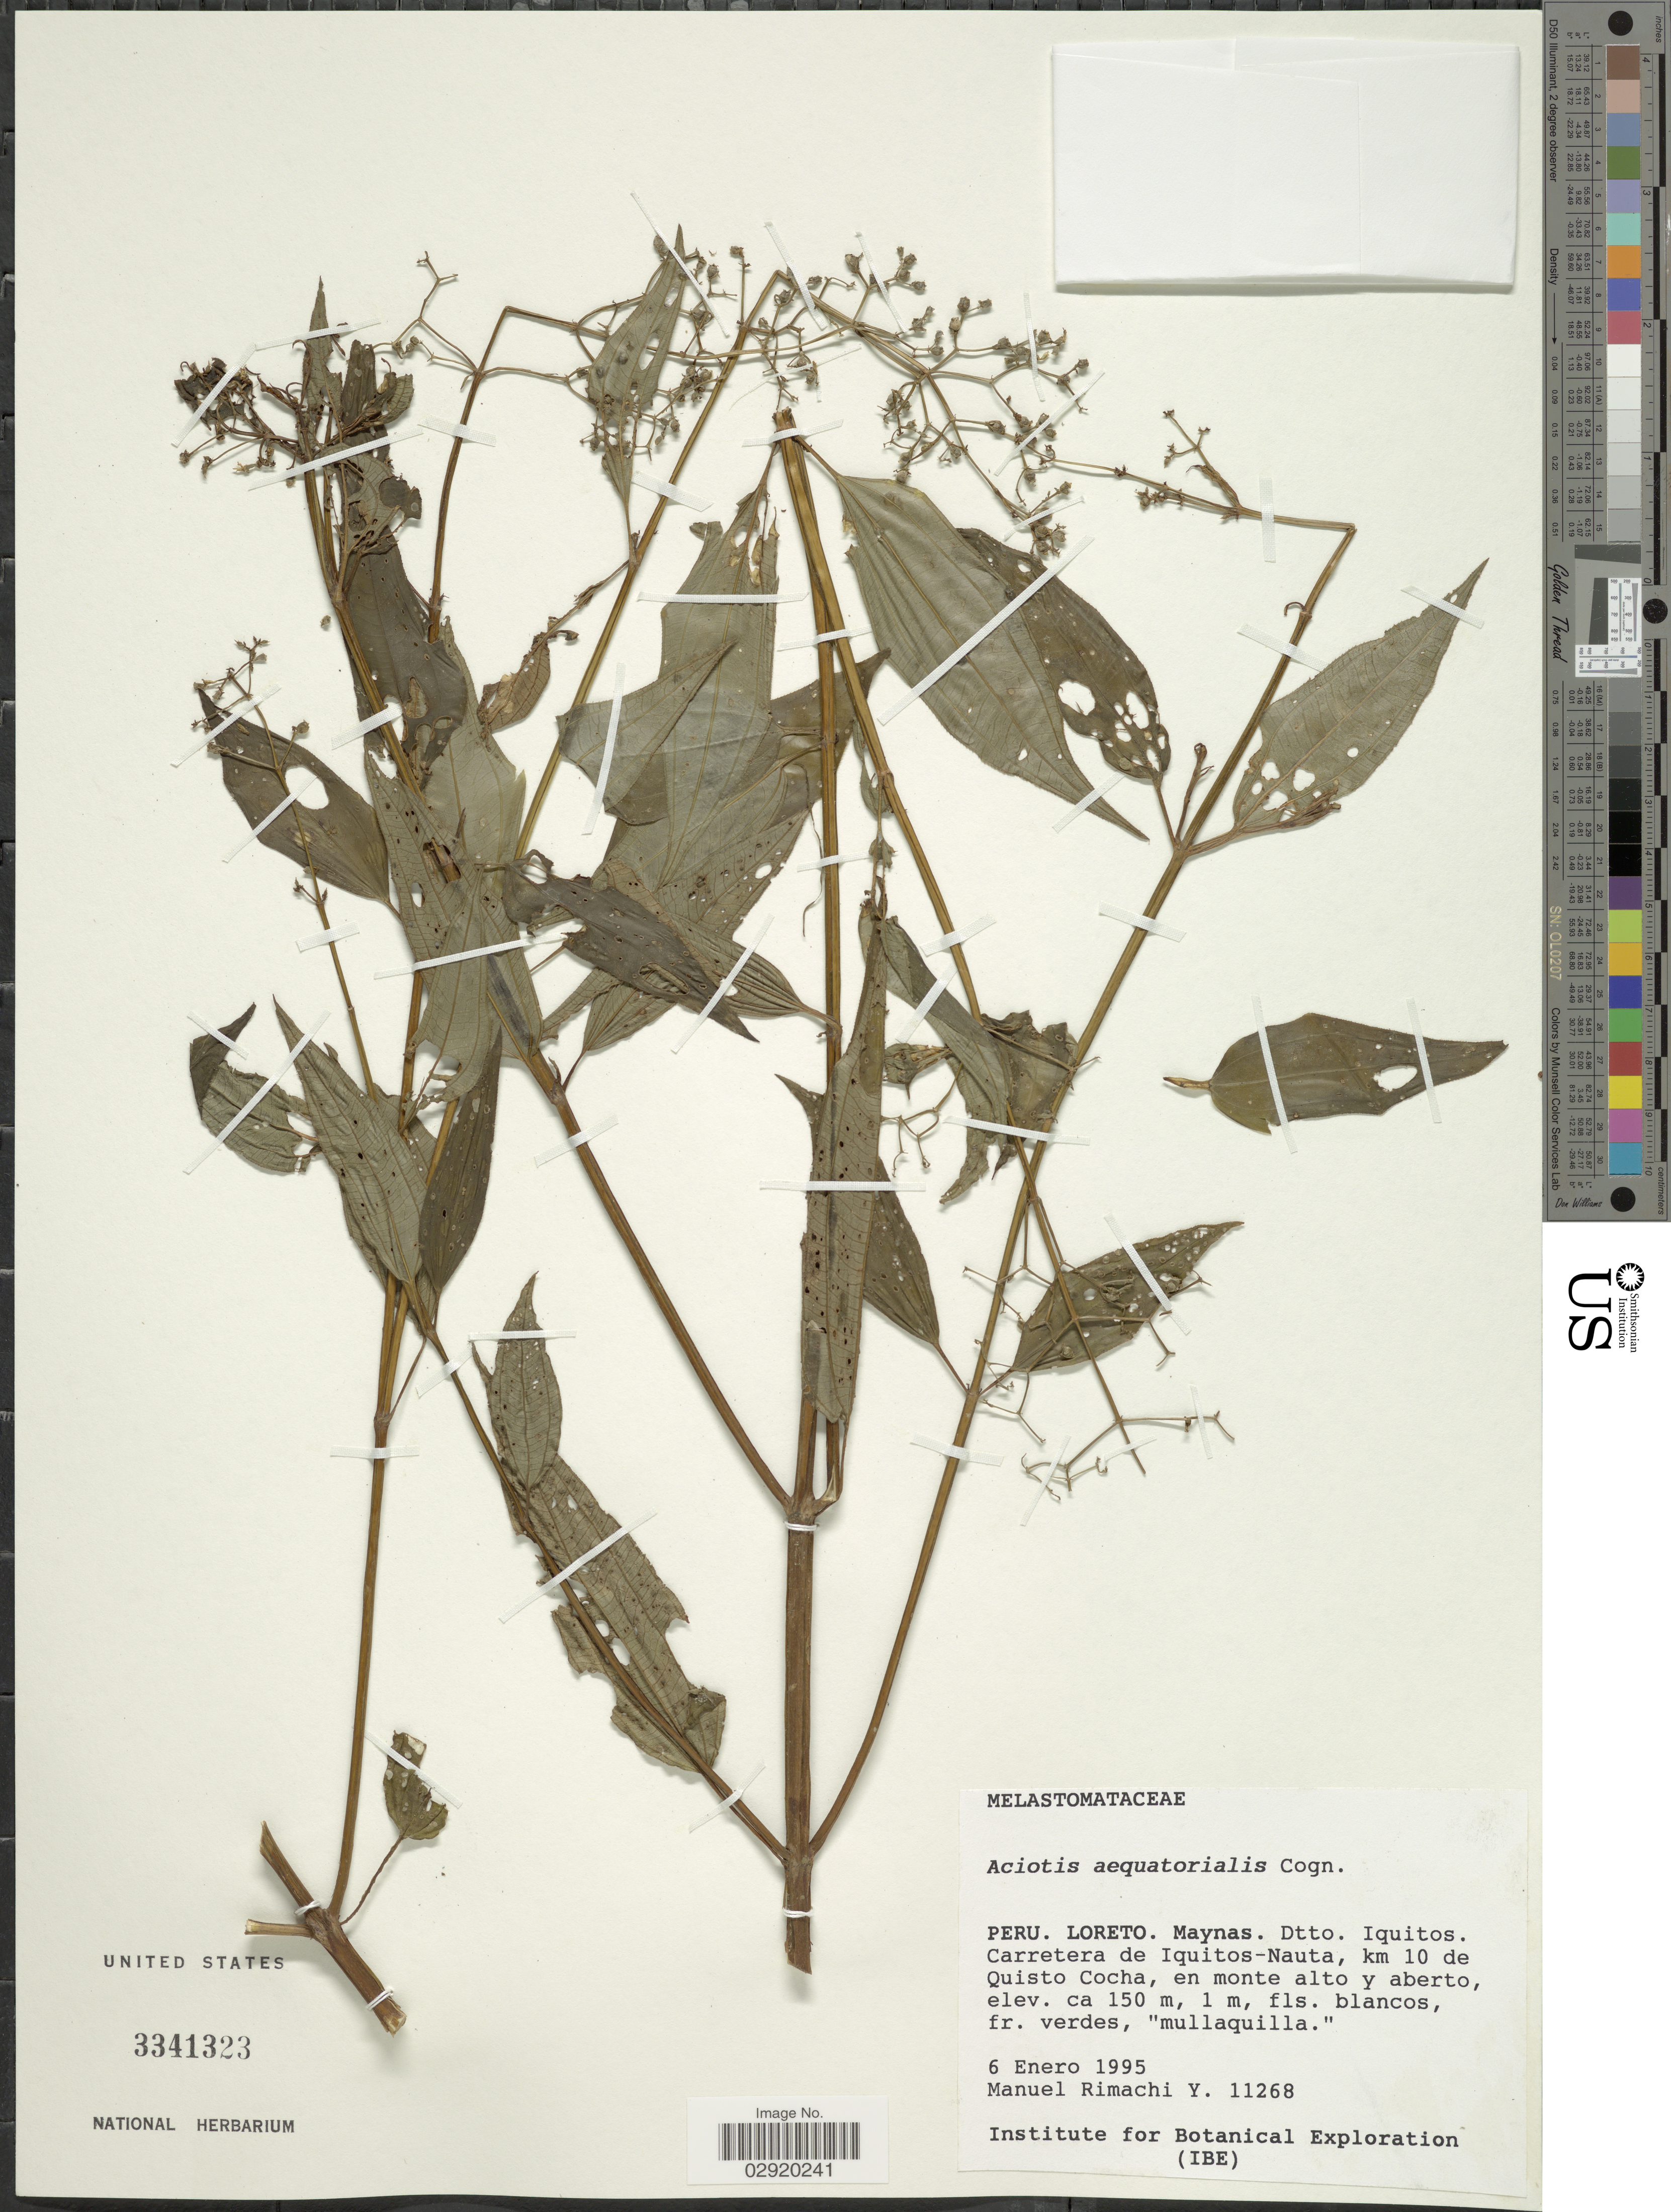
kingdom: Plantae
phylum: Tracheophyta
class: Magnoliopsida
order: Myrtales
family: Melastomataceae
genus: Aciotis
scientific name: Aciotis acuminifolia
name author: (Mart. ex DC.) Triana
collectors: M. Rimachi Y.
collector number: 11268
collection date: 1995-01-06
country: Peru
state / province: Loreto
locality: Maynas. Dtto. Iquitos. Carretera de Iquitos-Nauta, km 10 de Quisto Cocha, en monte alto y aberto.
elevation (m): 150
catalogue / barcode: US 3341323